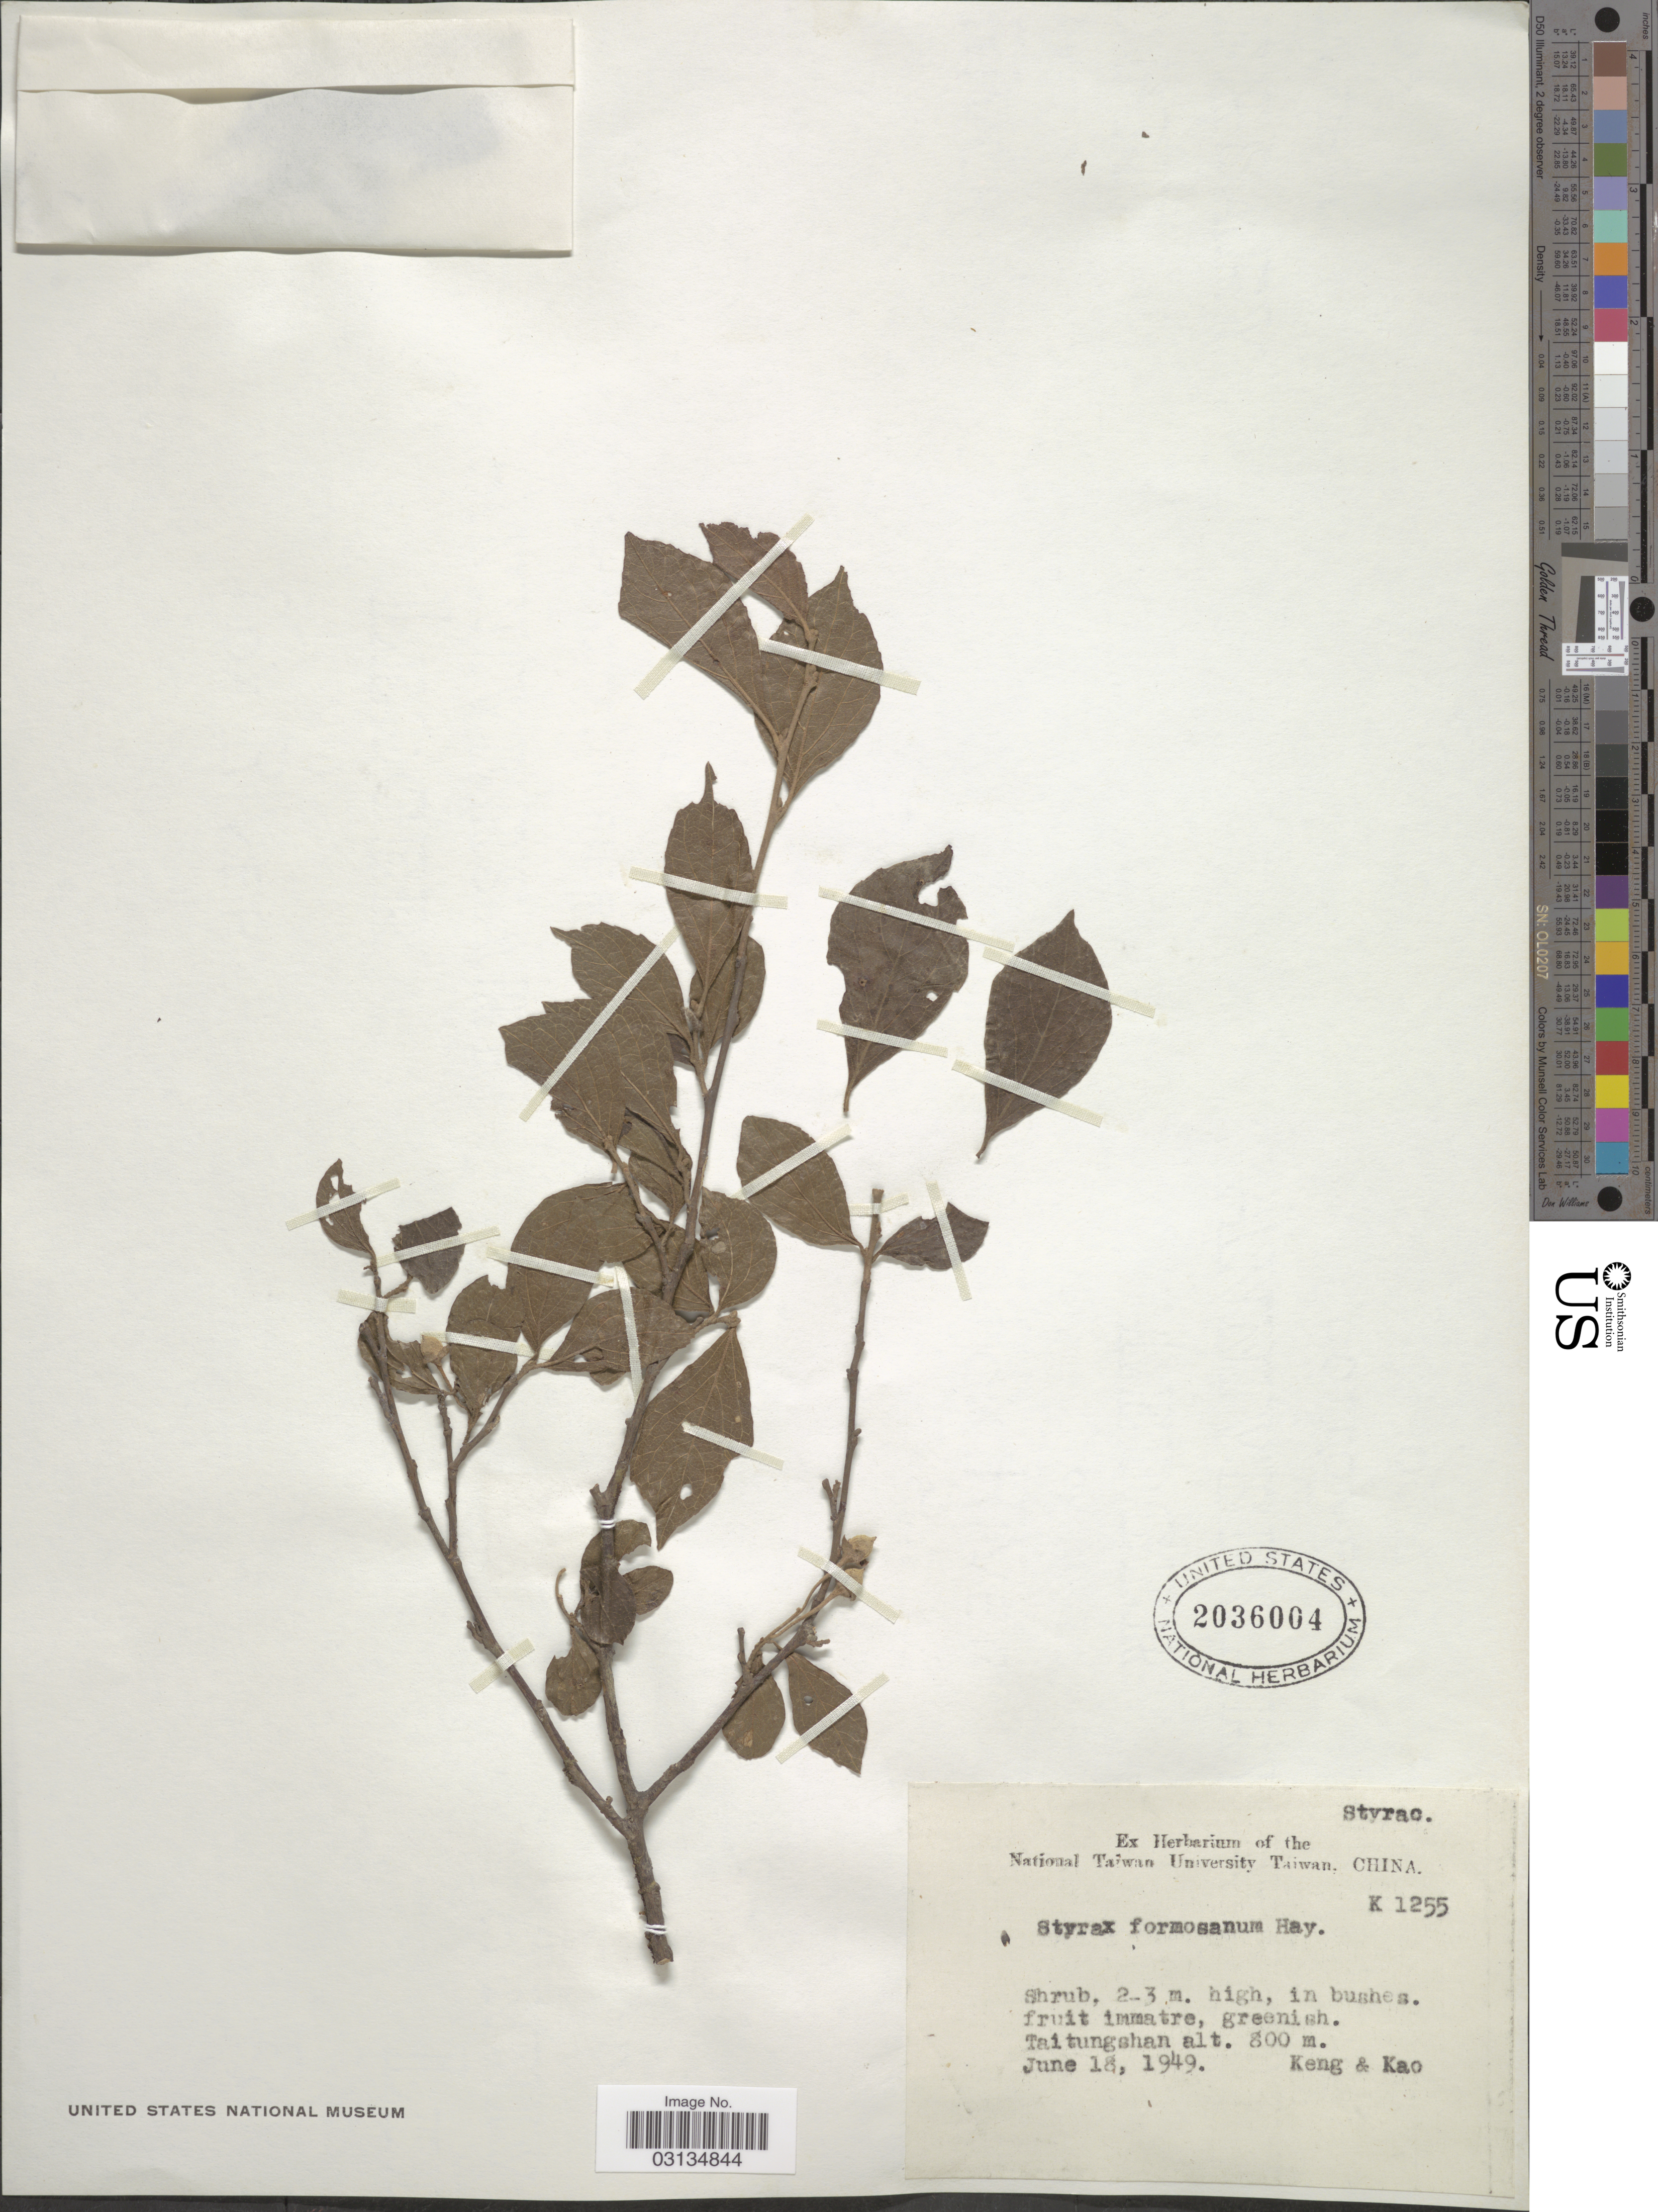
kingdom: Plantae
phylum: Tracheophyta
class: Magnoliopsida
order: Ericales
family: Styracaceae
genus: Styrax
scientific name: Styrax formosanus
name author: Matsum.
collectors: -- Keng & -. Kao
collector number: K1255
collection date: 1949-06-18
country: Taiwan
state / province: Taitung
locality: Taitungshan.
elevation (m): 800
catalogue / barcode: US 2036004